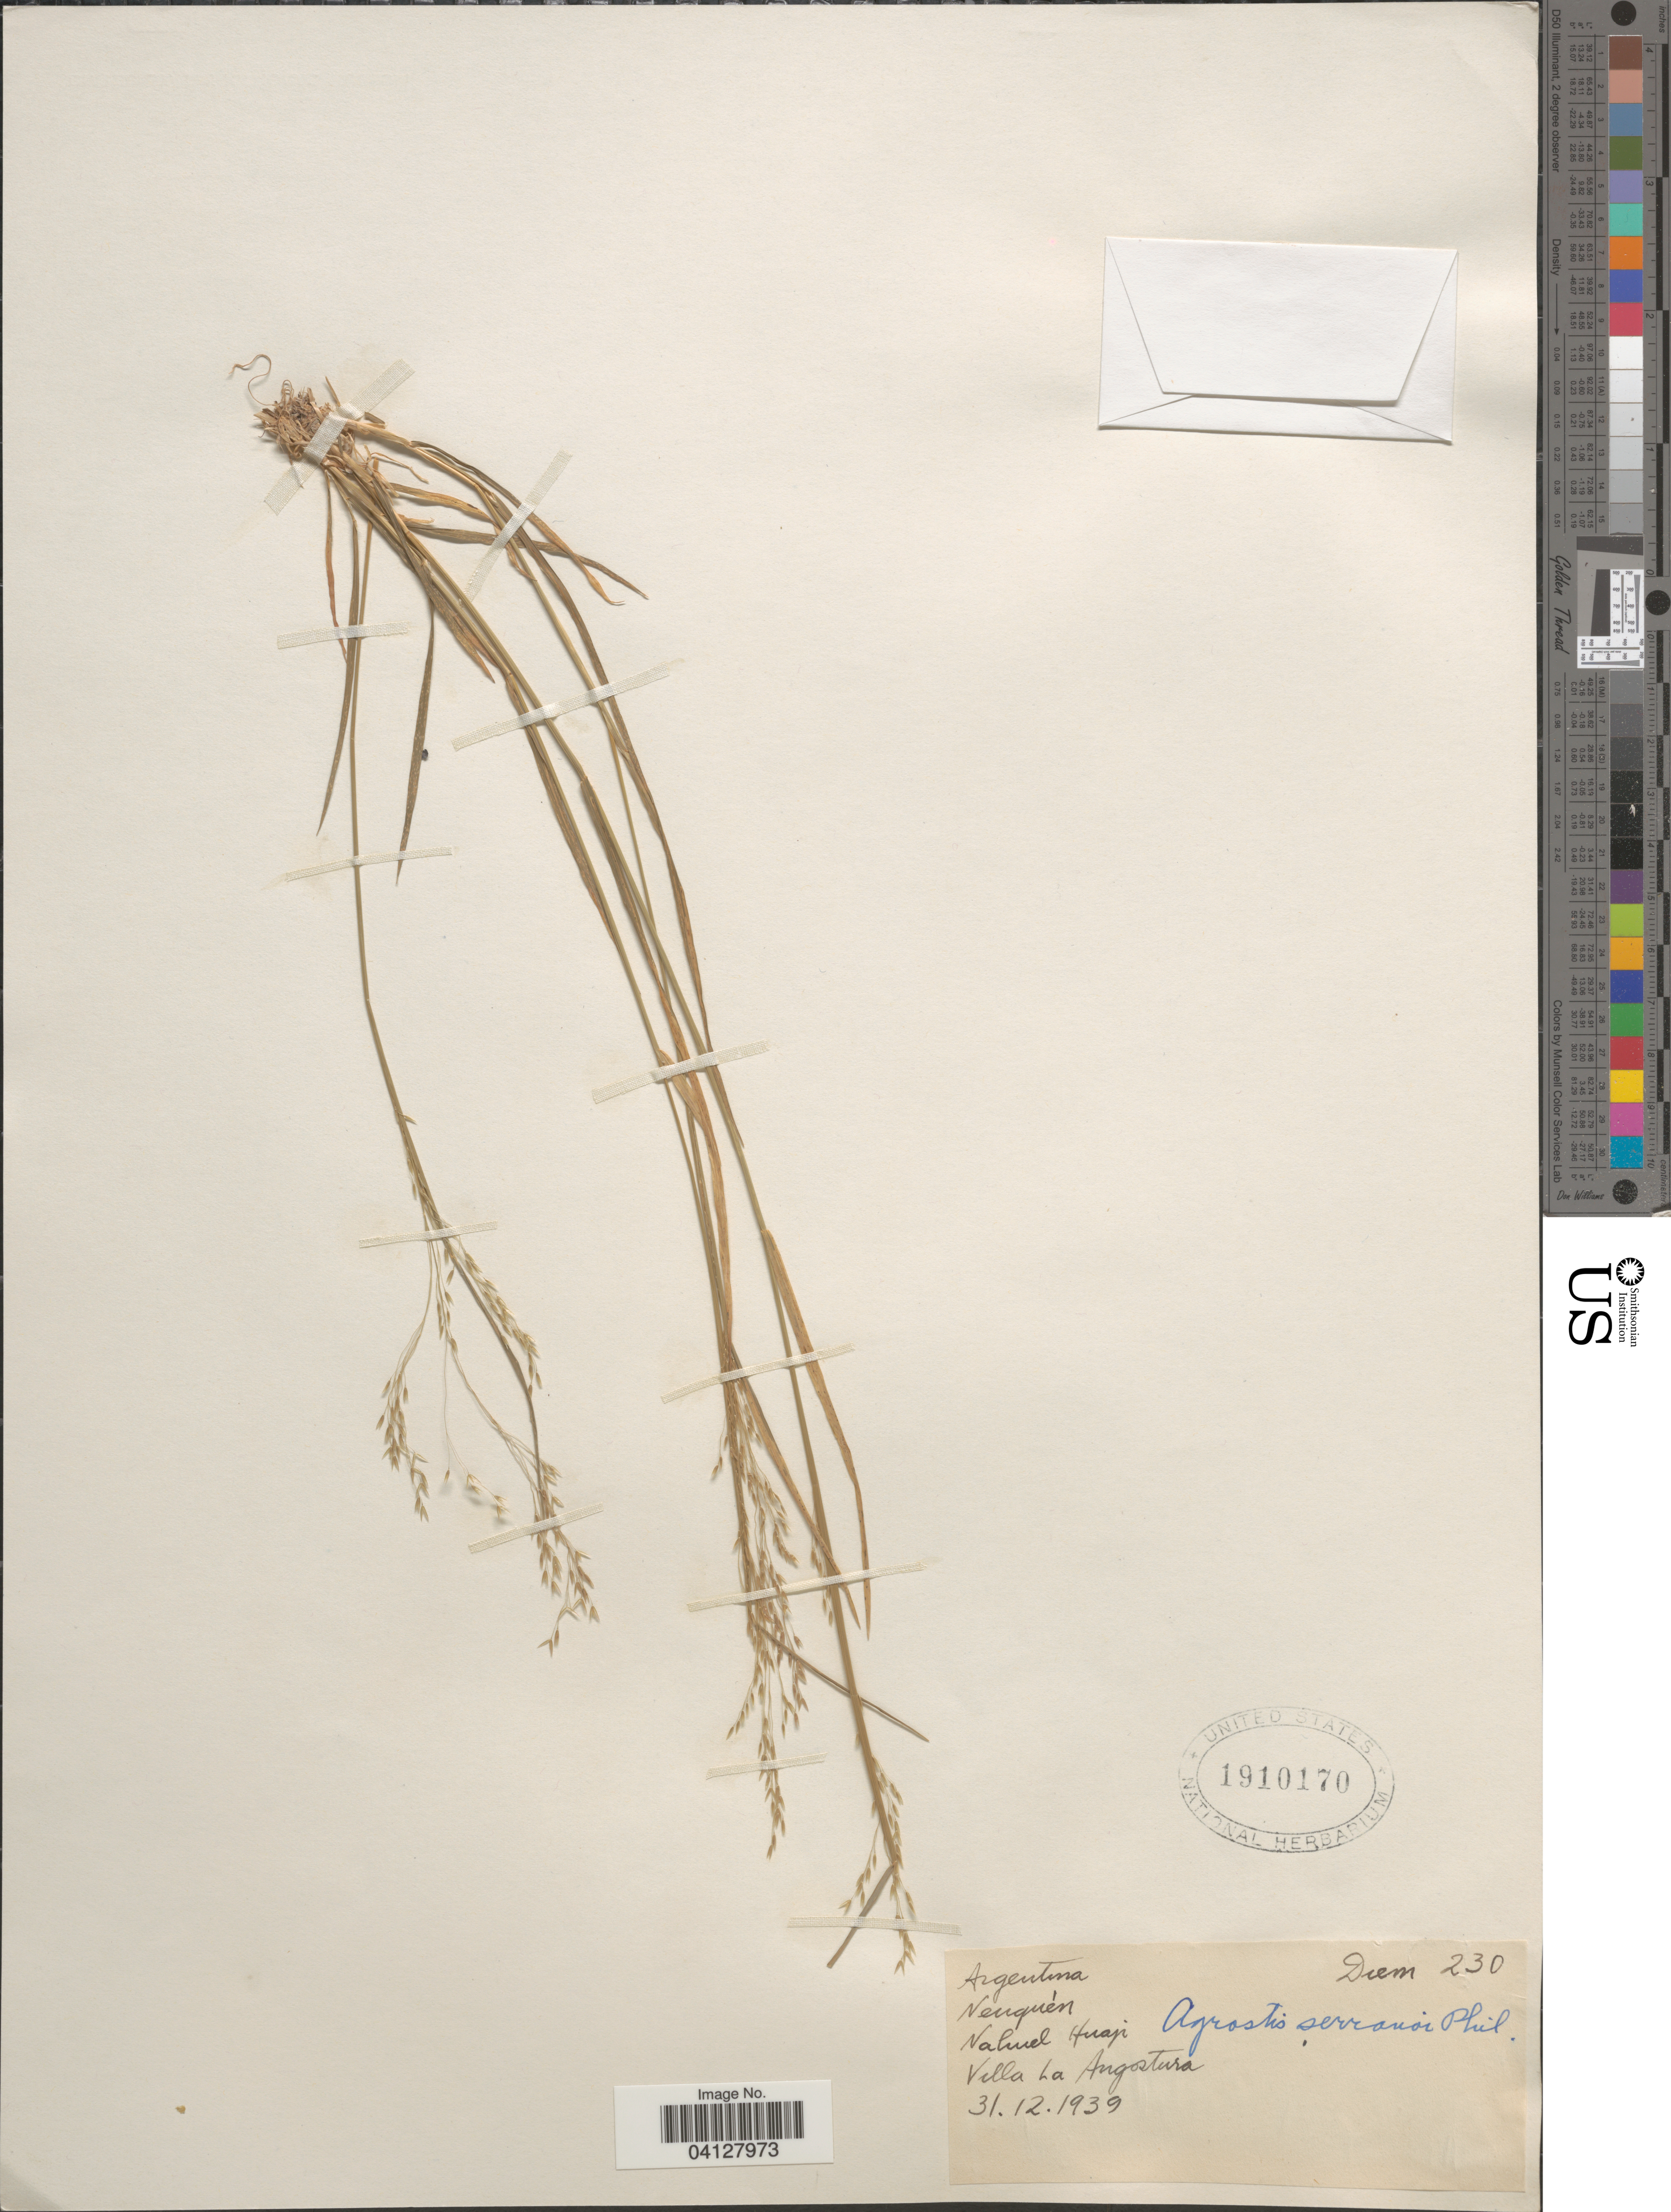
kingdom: Plantae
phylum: Tracheophyta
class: Liliopsida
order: Poales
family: Poaceae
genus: Agrostis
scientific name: Agrostis serranoi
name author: Phil.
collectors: Diem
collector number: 230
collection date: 1939-12-31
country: Argentina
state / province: Neuquen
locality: Nahuel Huapi. Villa La Angostura.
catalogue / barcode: US 1910170